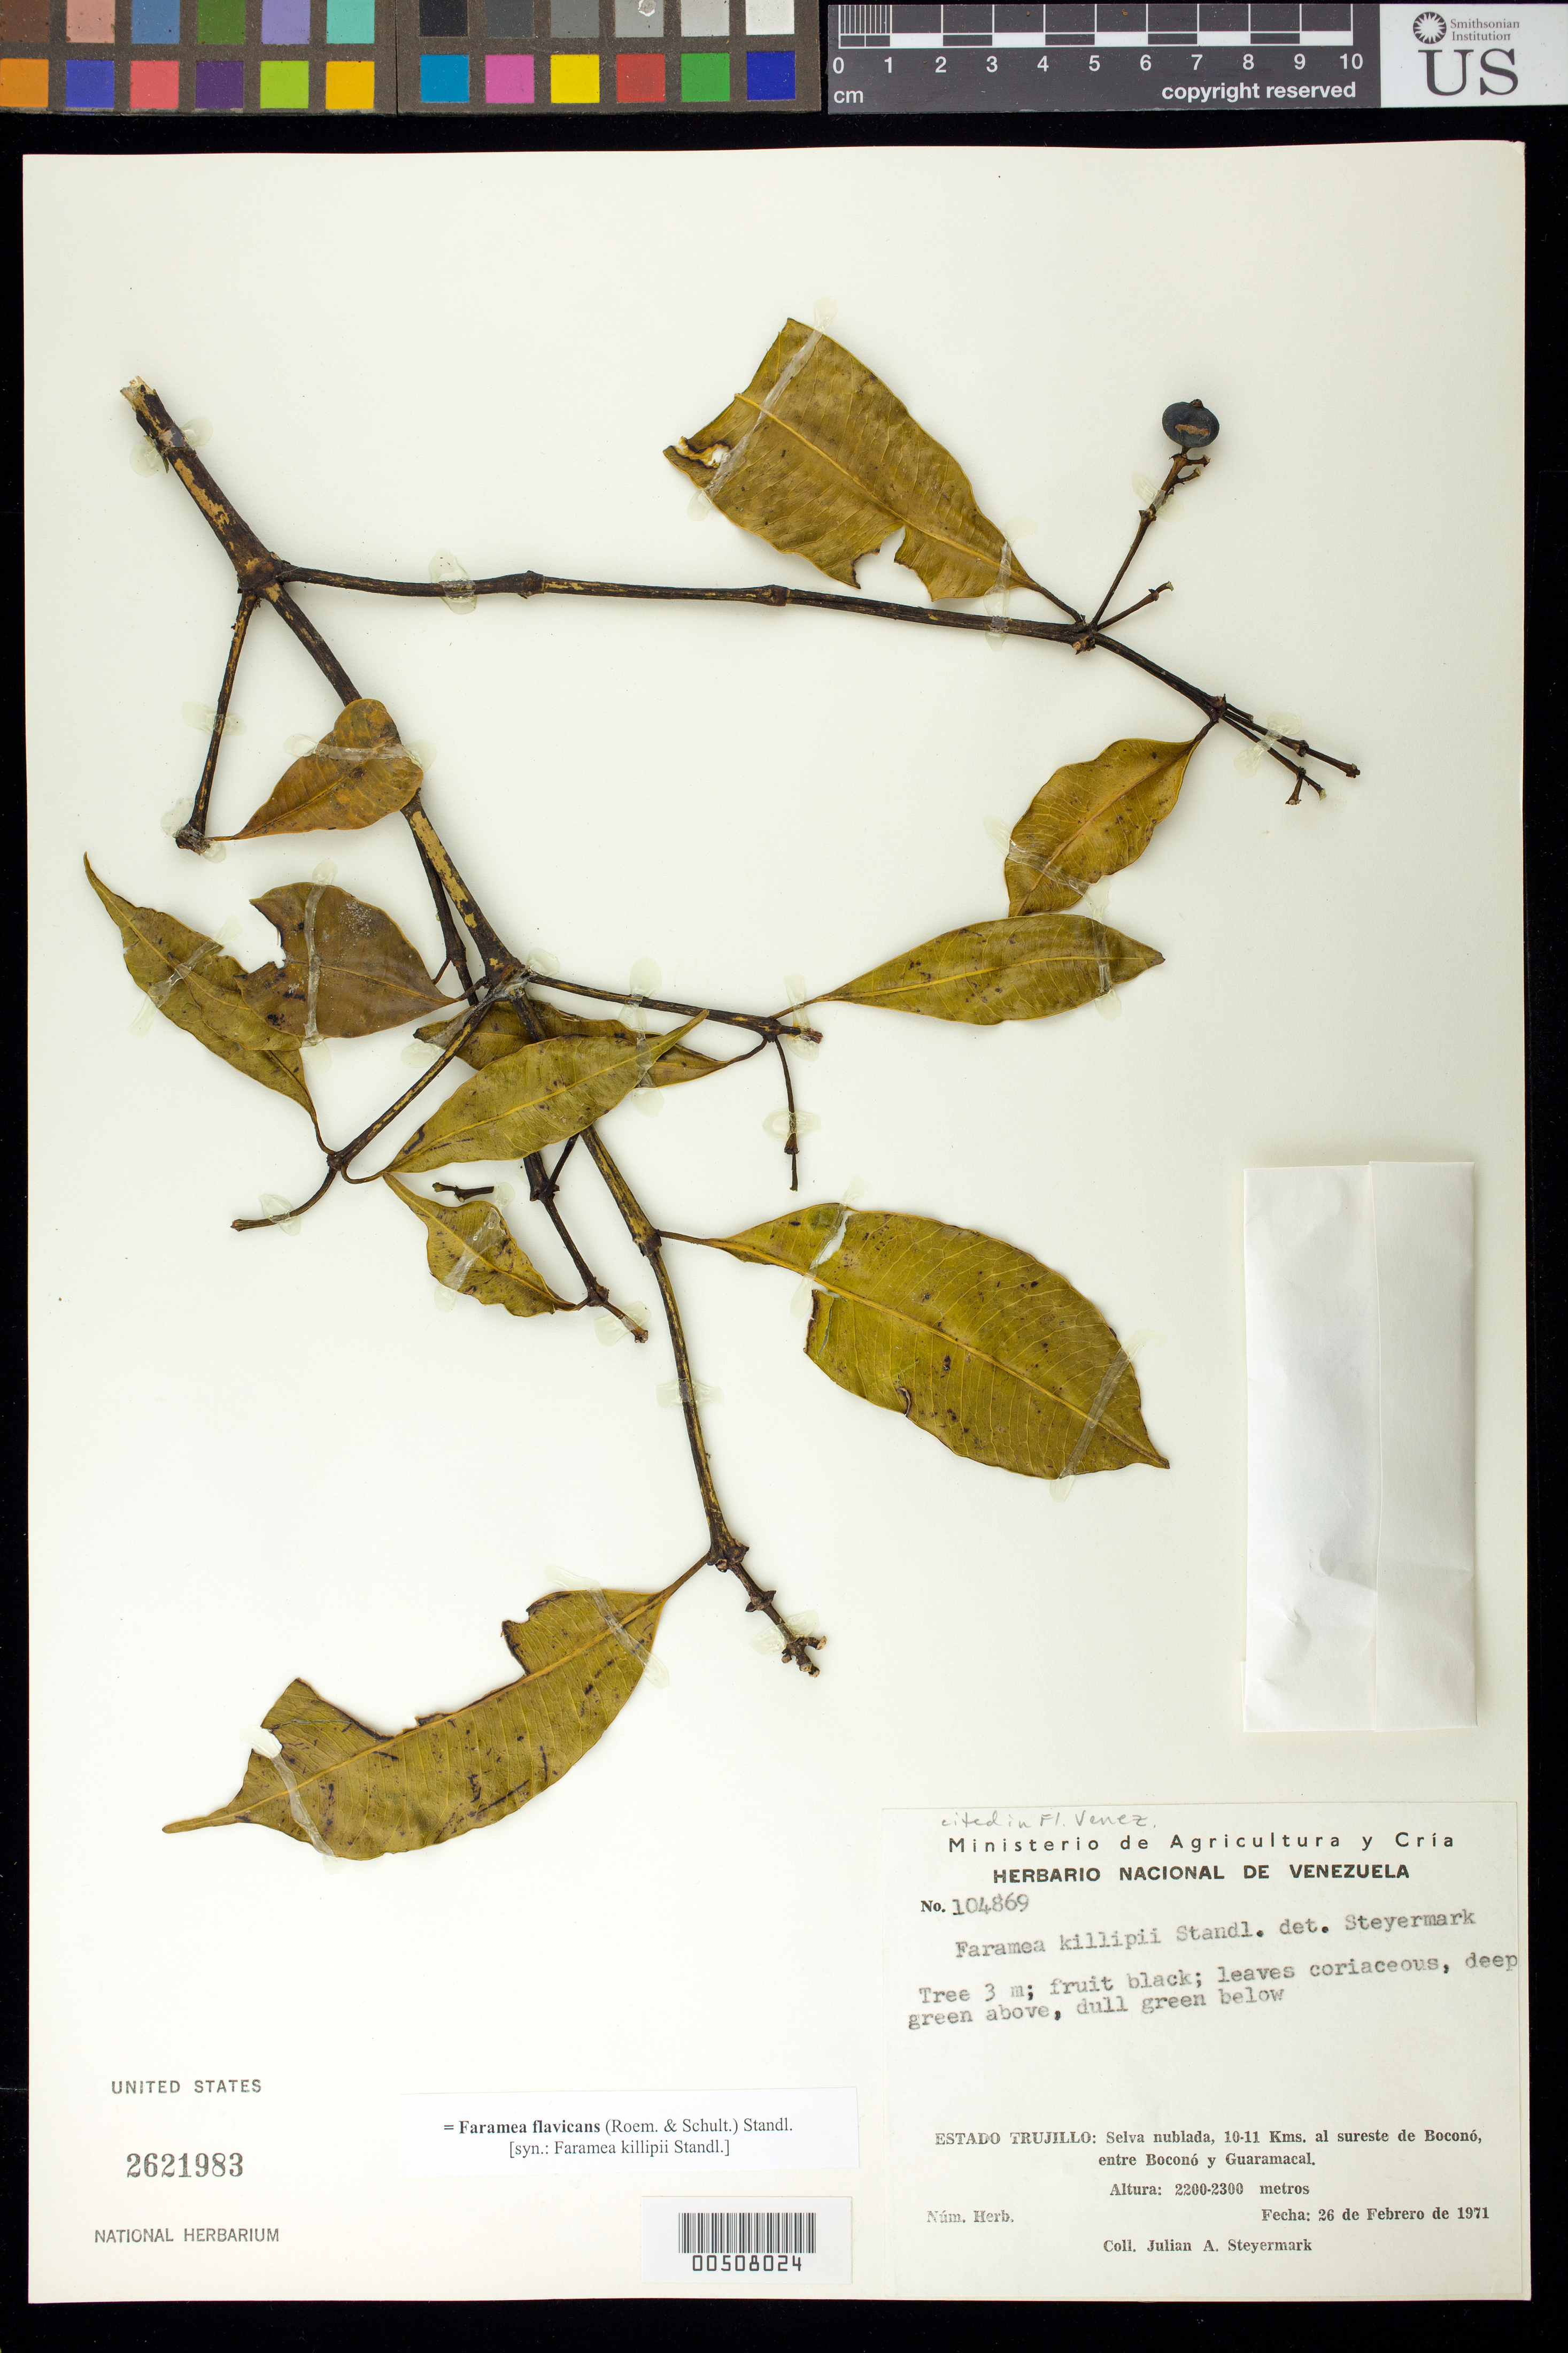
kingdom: Plantae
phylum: Tracheophyta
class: Magnoliopsida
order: Gentianales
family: Rubiaceae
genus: Faramea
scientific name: Faramea killipii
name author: Standl.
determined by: Steyermark, Julian A., (VEN)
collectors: J. Steyermark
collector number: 104869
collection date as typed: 26 Feb 1971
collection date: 1971-02-26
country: Venezuela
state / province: Trujillo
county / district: Boconó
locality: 10-11 kms SE Boconó, entre Boconó y Guaramacál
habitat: Selva nublada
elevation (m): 2200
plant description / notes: US, VEN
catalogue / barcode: US 2621983